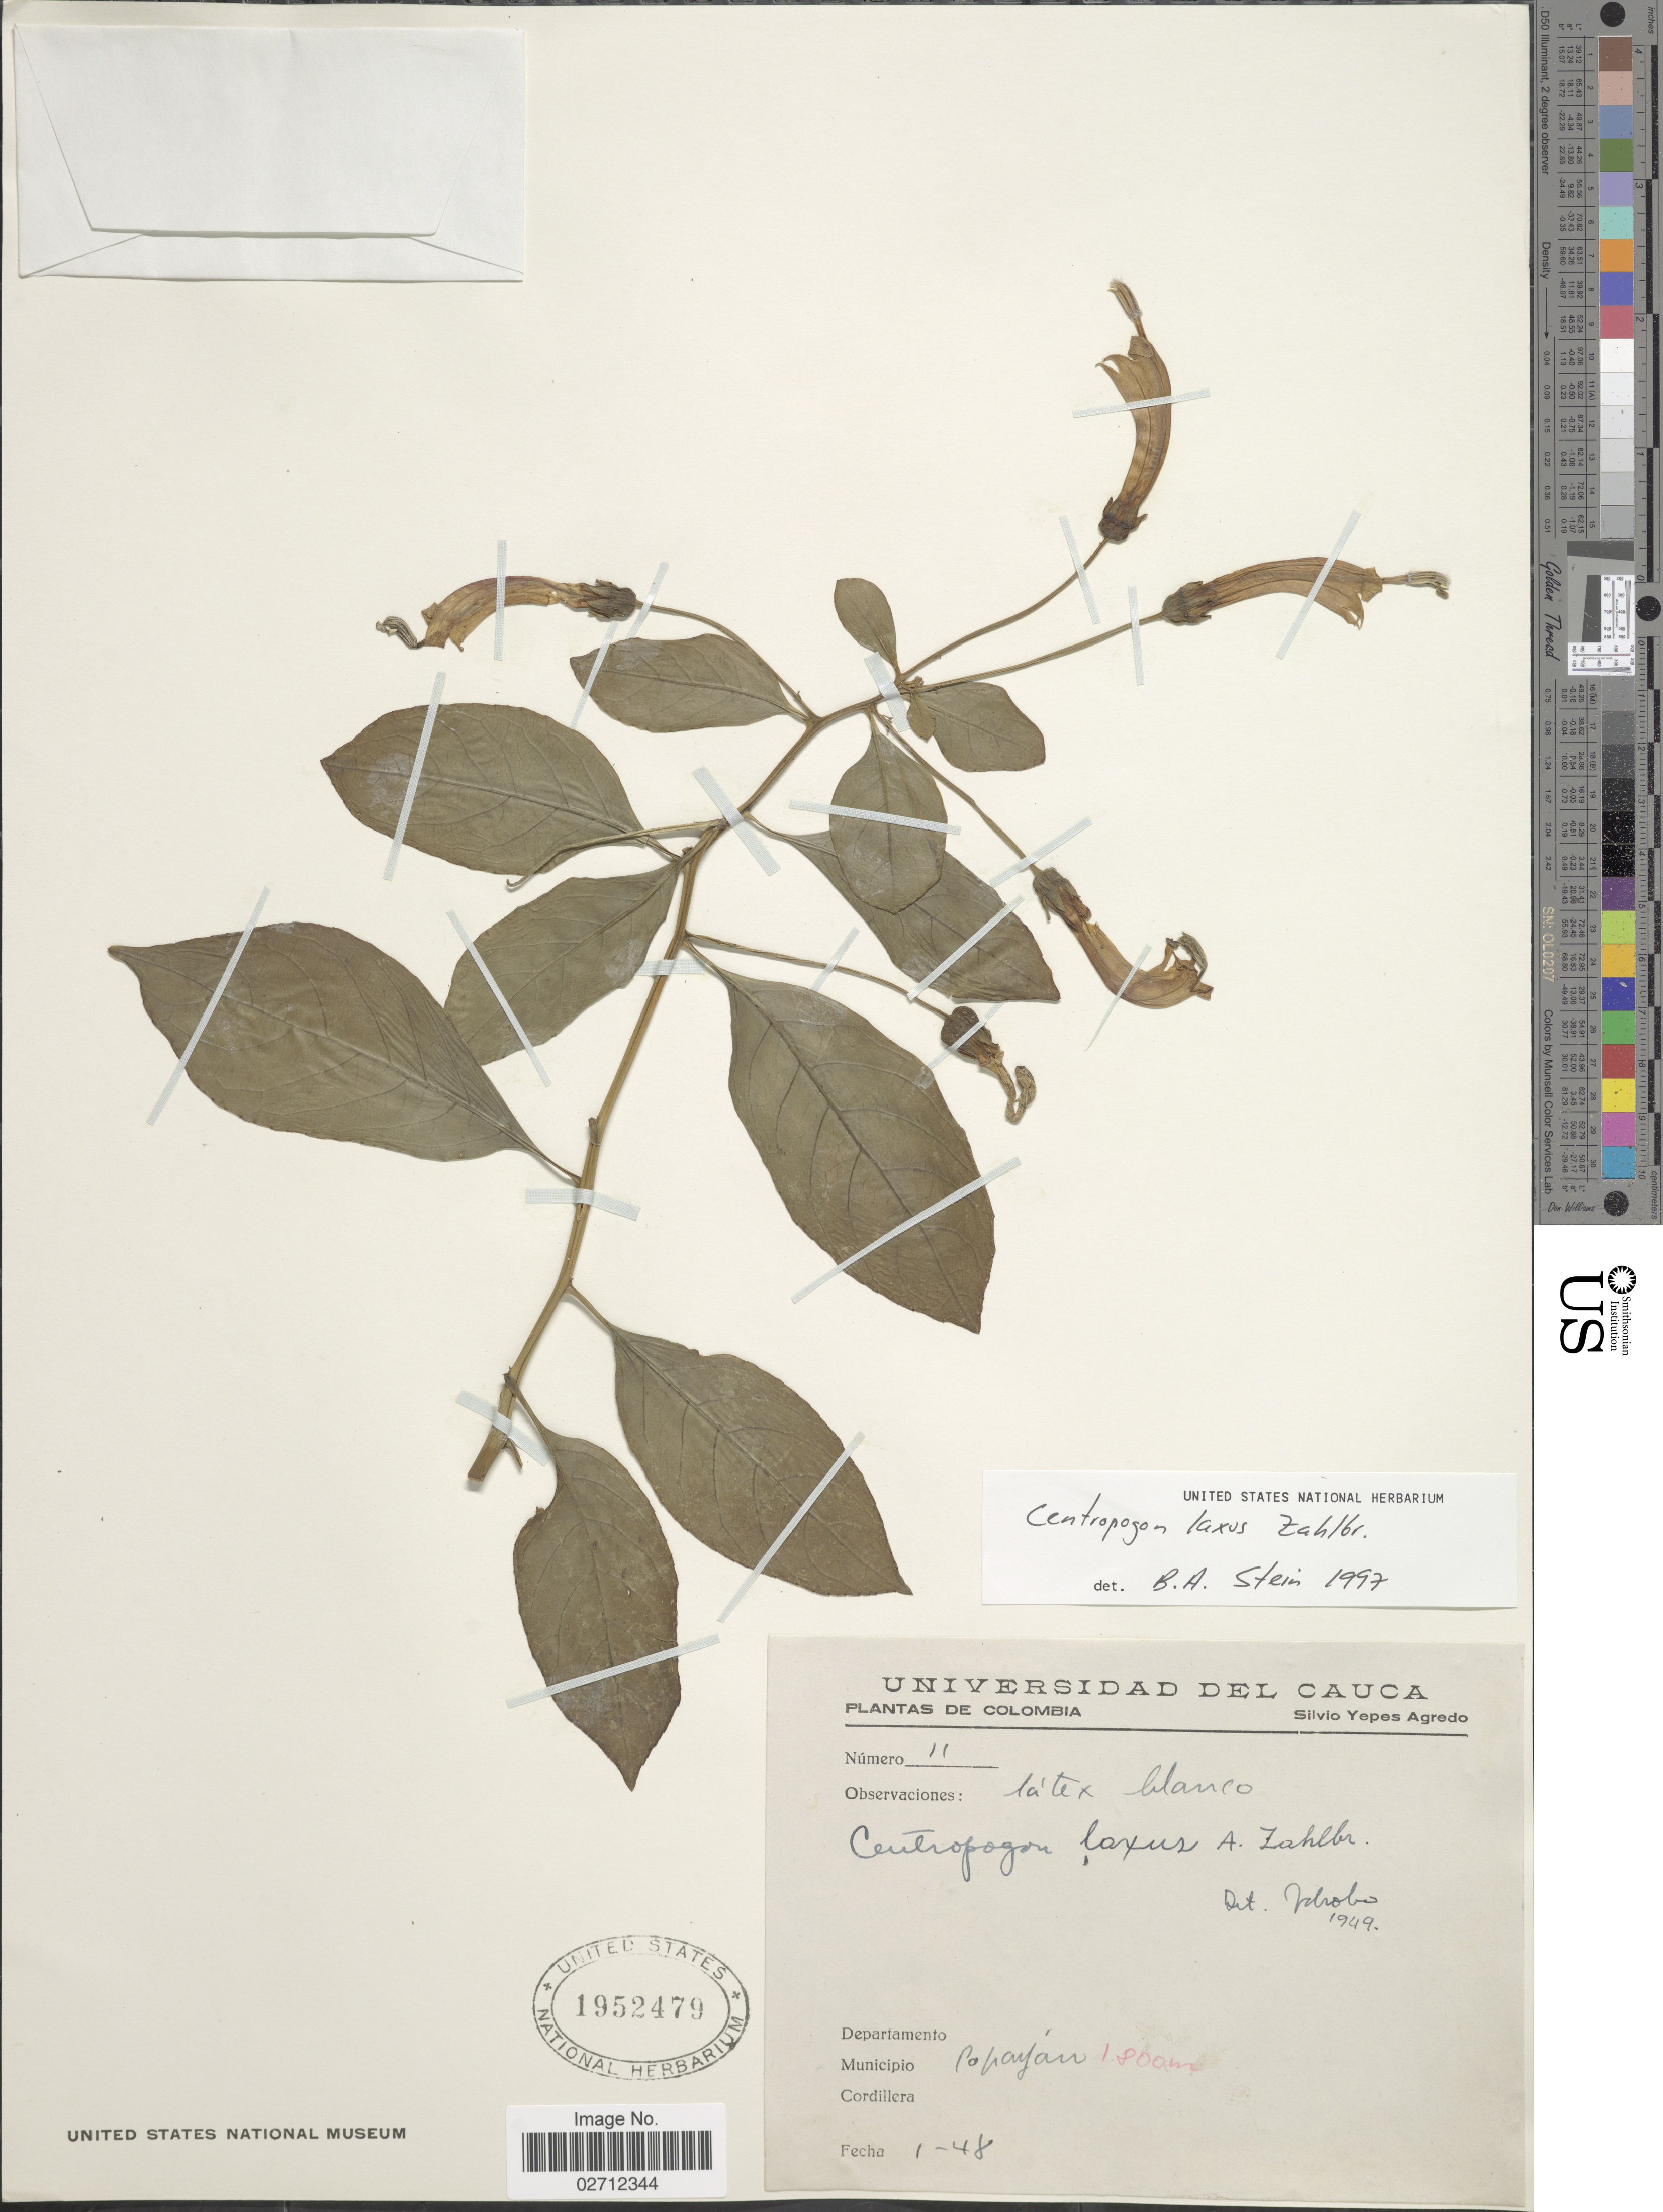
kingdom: Plantae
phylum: Tracheophyta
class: Magnoliopsida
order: Asterales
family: Campanulaceae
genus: Centropogon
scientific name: Centropogon laxus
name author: Zahlbr.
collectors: S. Y. Agredo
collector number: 11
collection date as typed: Transcribed d/m/y: /1/48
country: Colombia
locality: Municipio Popayan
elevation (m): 1800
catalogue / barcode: US 1952479